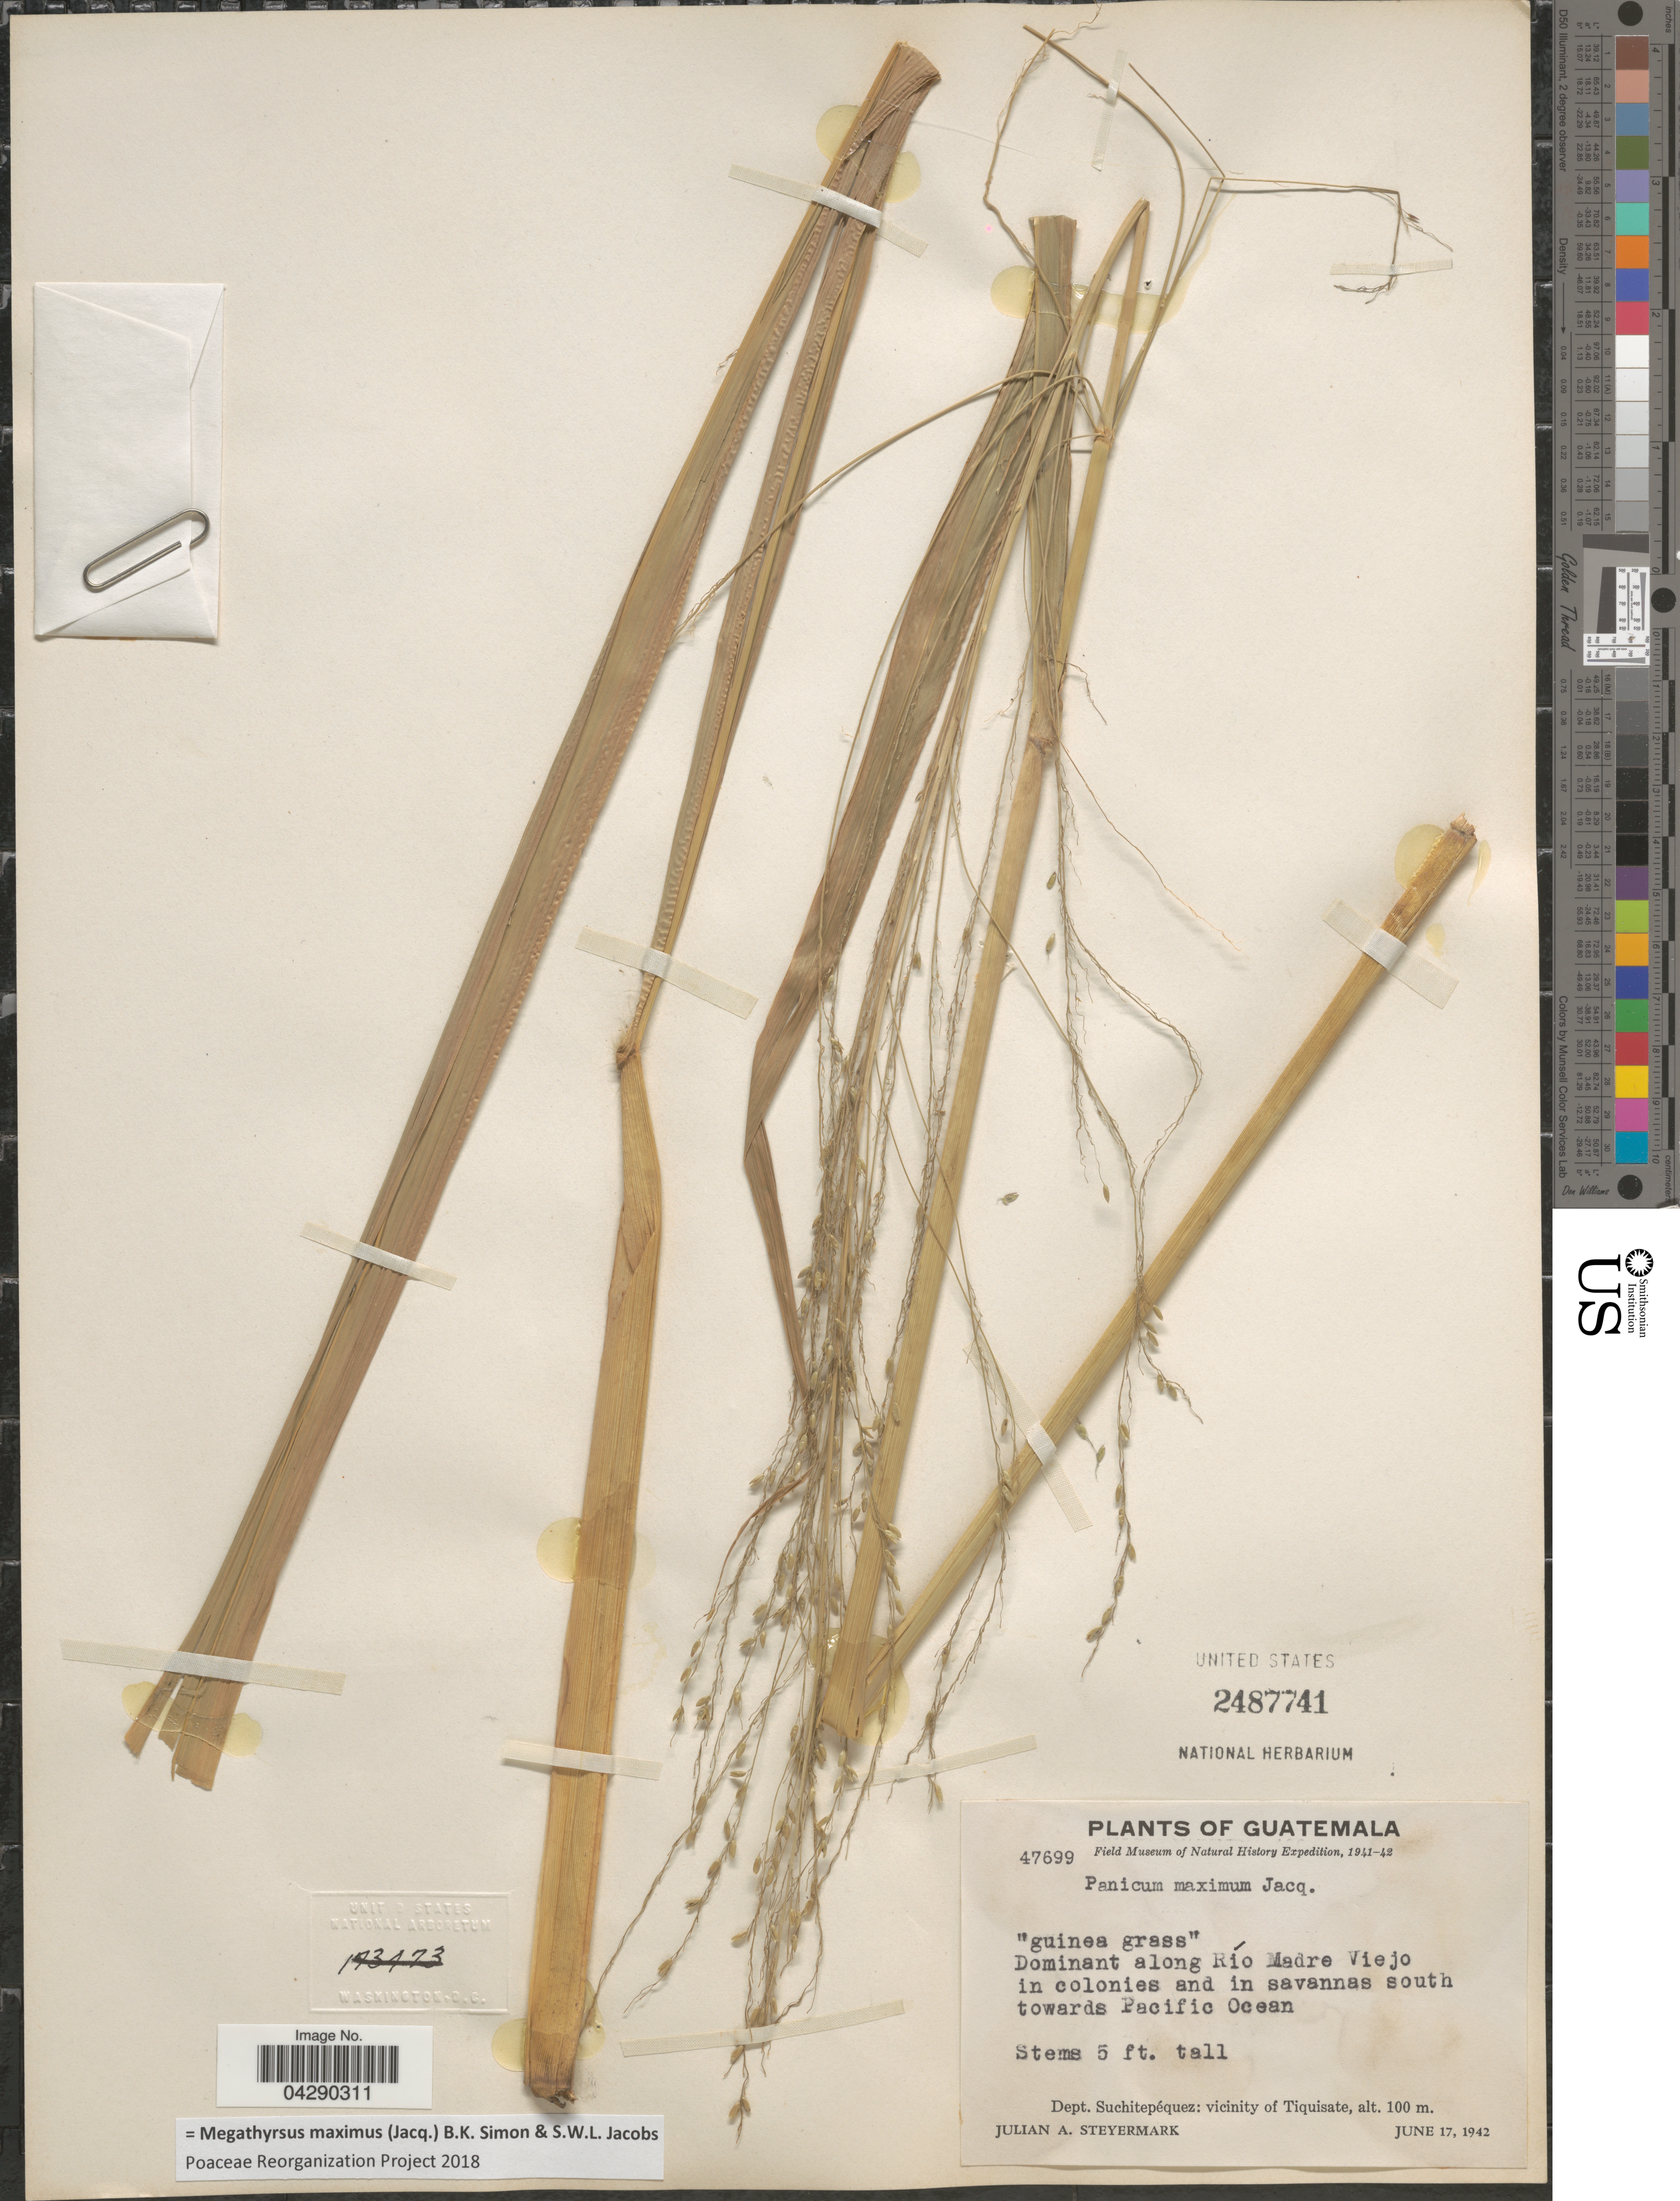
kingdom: Plantae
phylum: Tracheophyta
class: Liliopsida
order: Poales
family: Poaceae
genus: Megathyrsus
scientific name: Megathyrsus maximus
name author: (Jacq.) B.K. Simon & S.W.L. Jacobs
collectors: J. Steyermark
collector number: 47699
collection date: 1942-06-17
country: Guatemala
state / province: Suchitepequez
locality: Field Museum of Natural History Expedition, 1941-42. Dominant along Río Madre Viejo in colonies and in savannas south towards Pacific Ocean. Dept. Suchitepéquez: vicinity of Tiquisate.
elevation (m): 100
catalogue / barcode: US 2487741